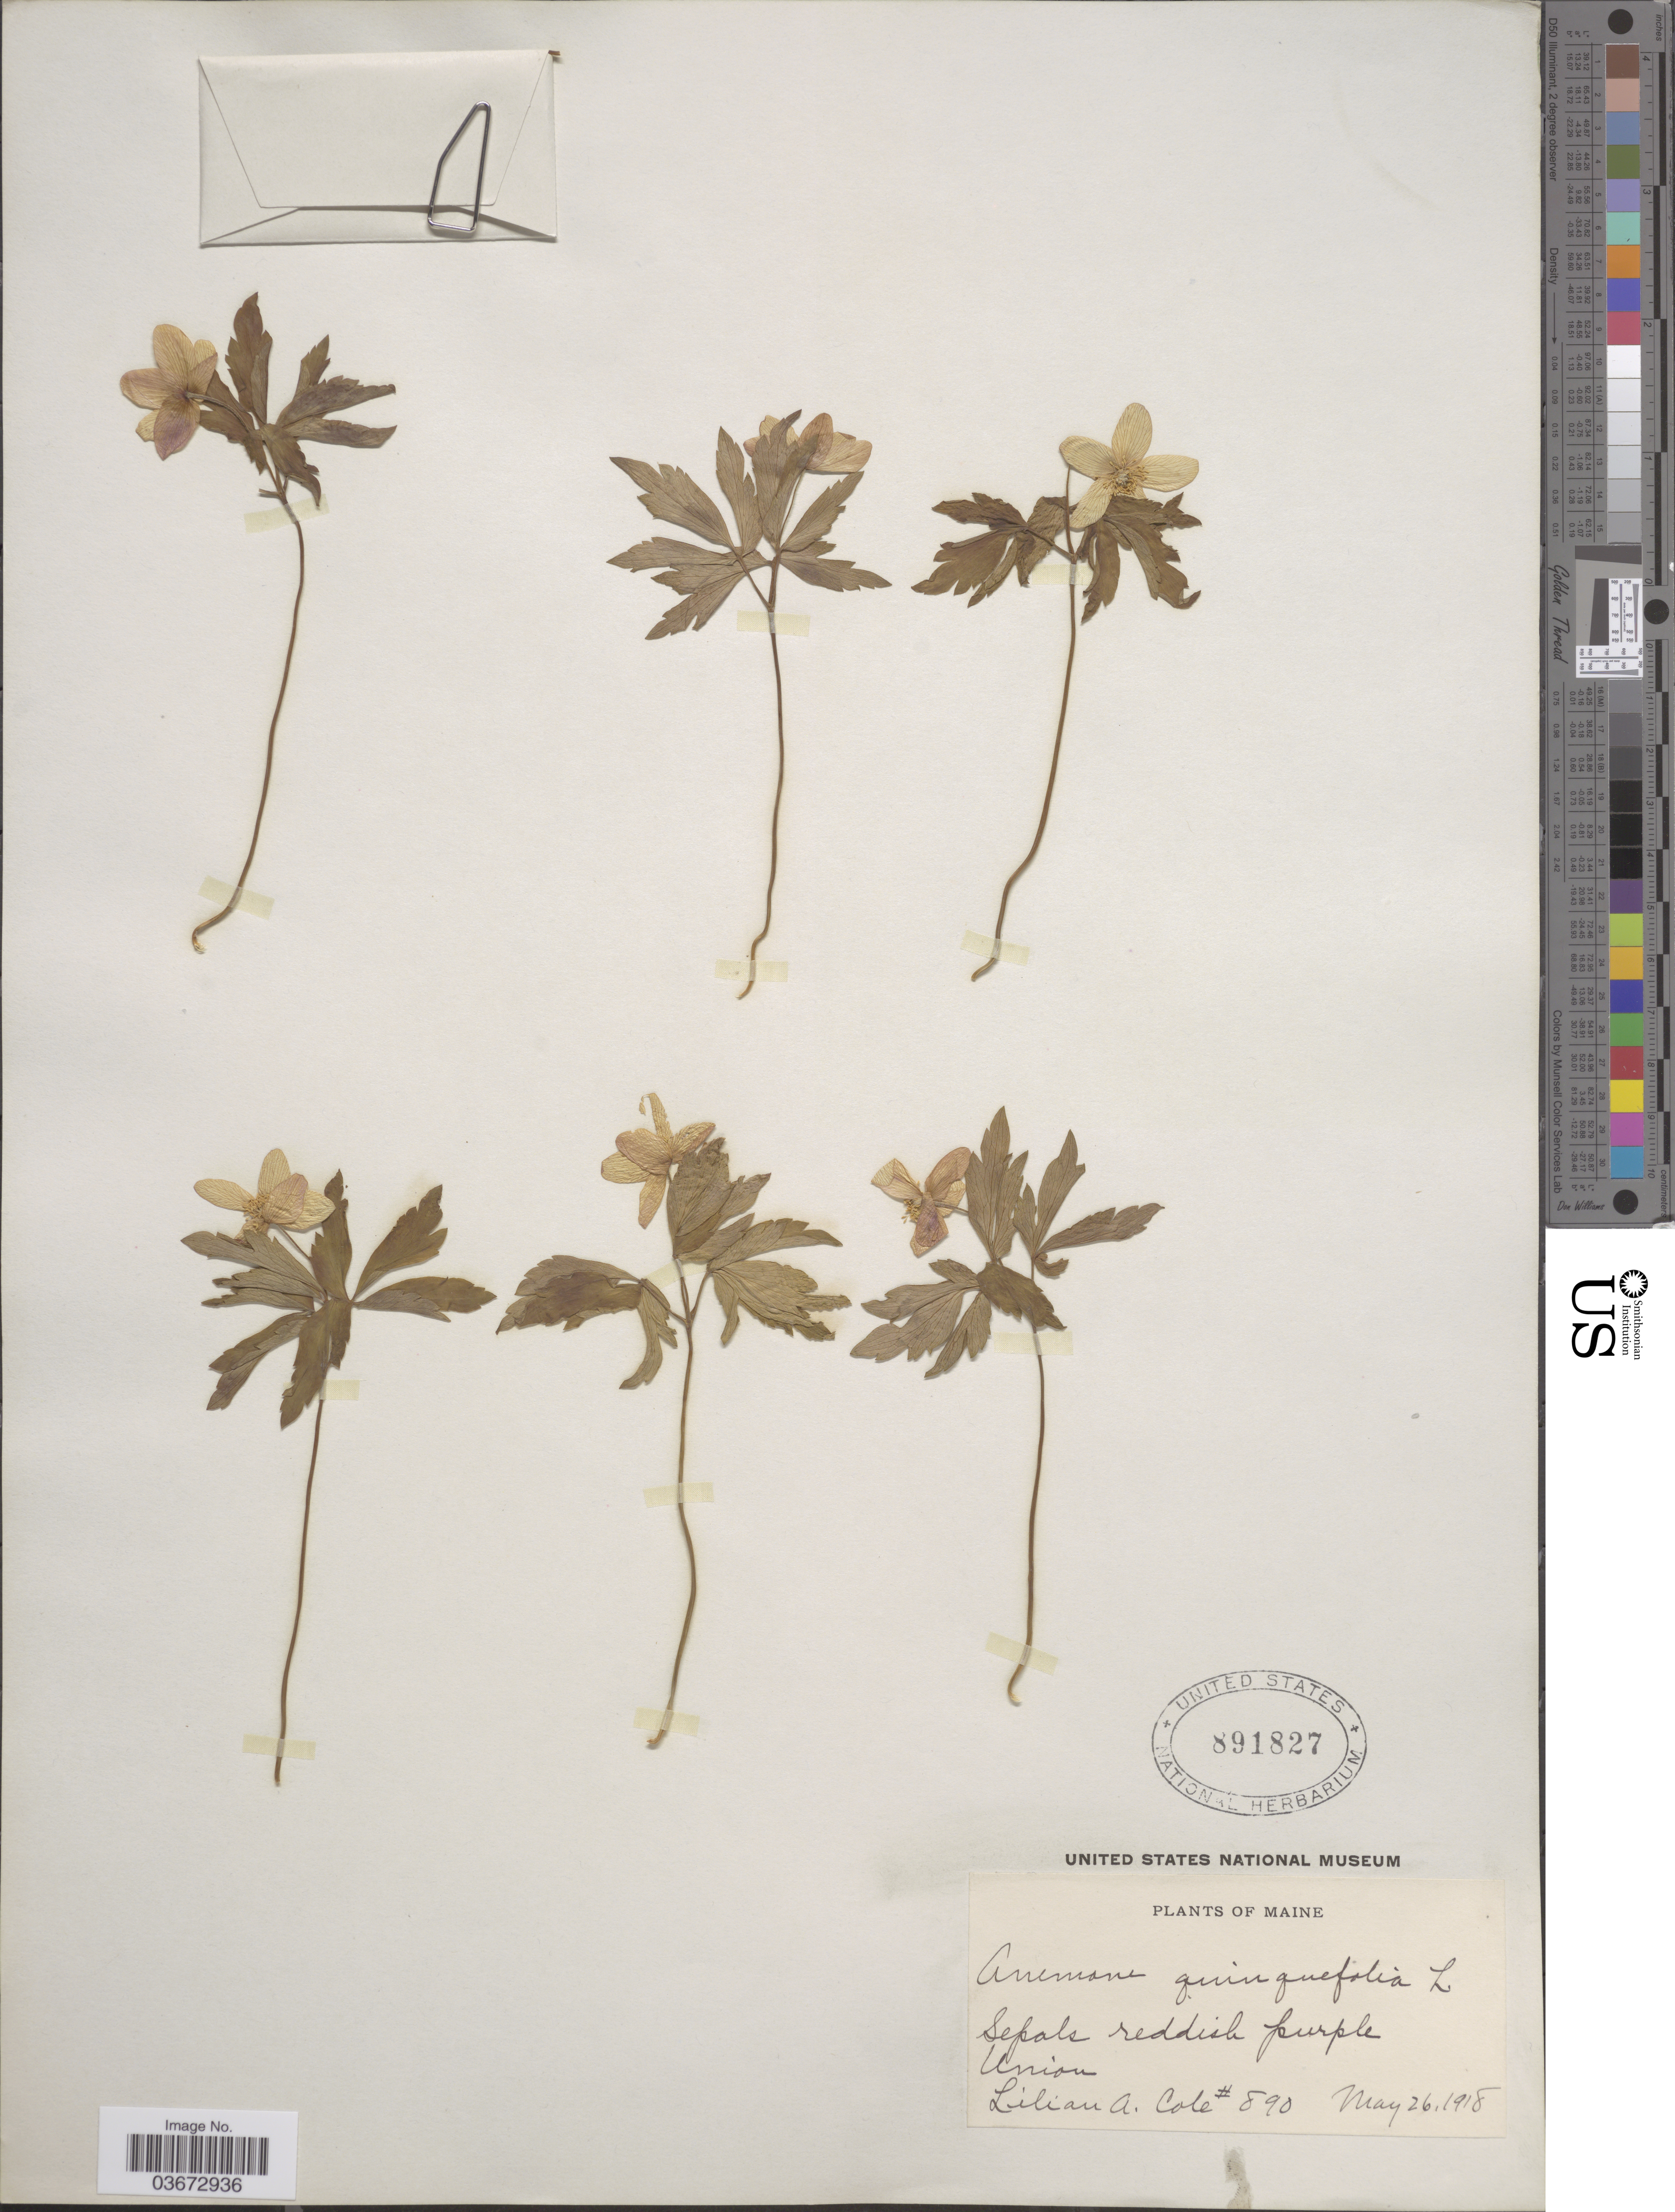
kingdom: Plantae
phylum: Tracheophyta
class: Magnoliopsida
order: Ranunculales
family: Ranunculaceae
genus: Anemone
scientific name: Anemone quinquefolia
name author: L.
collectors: L. A. Cole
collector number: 890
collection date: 1918-05-26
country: United States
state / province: Maine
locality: Union.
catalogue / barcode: US 891827